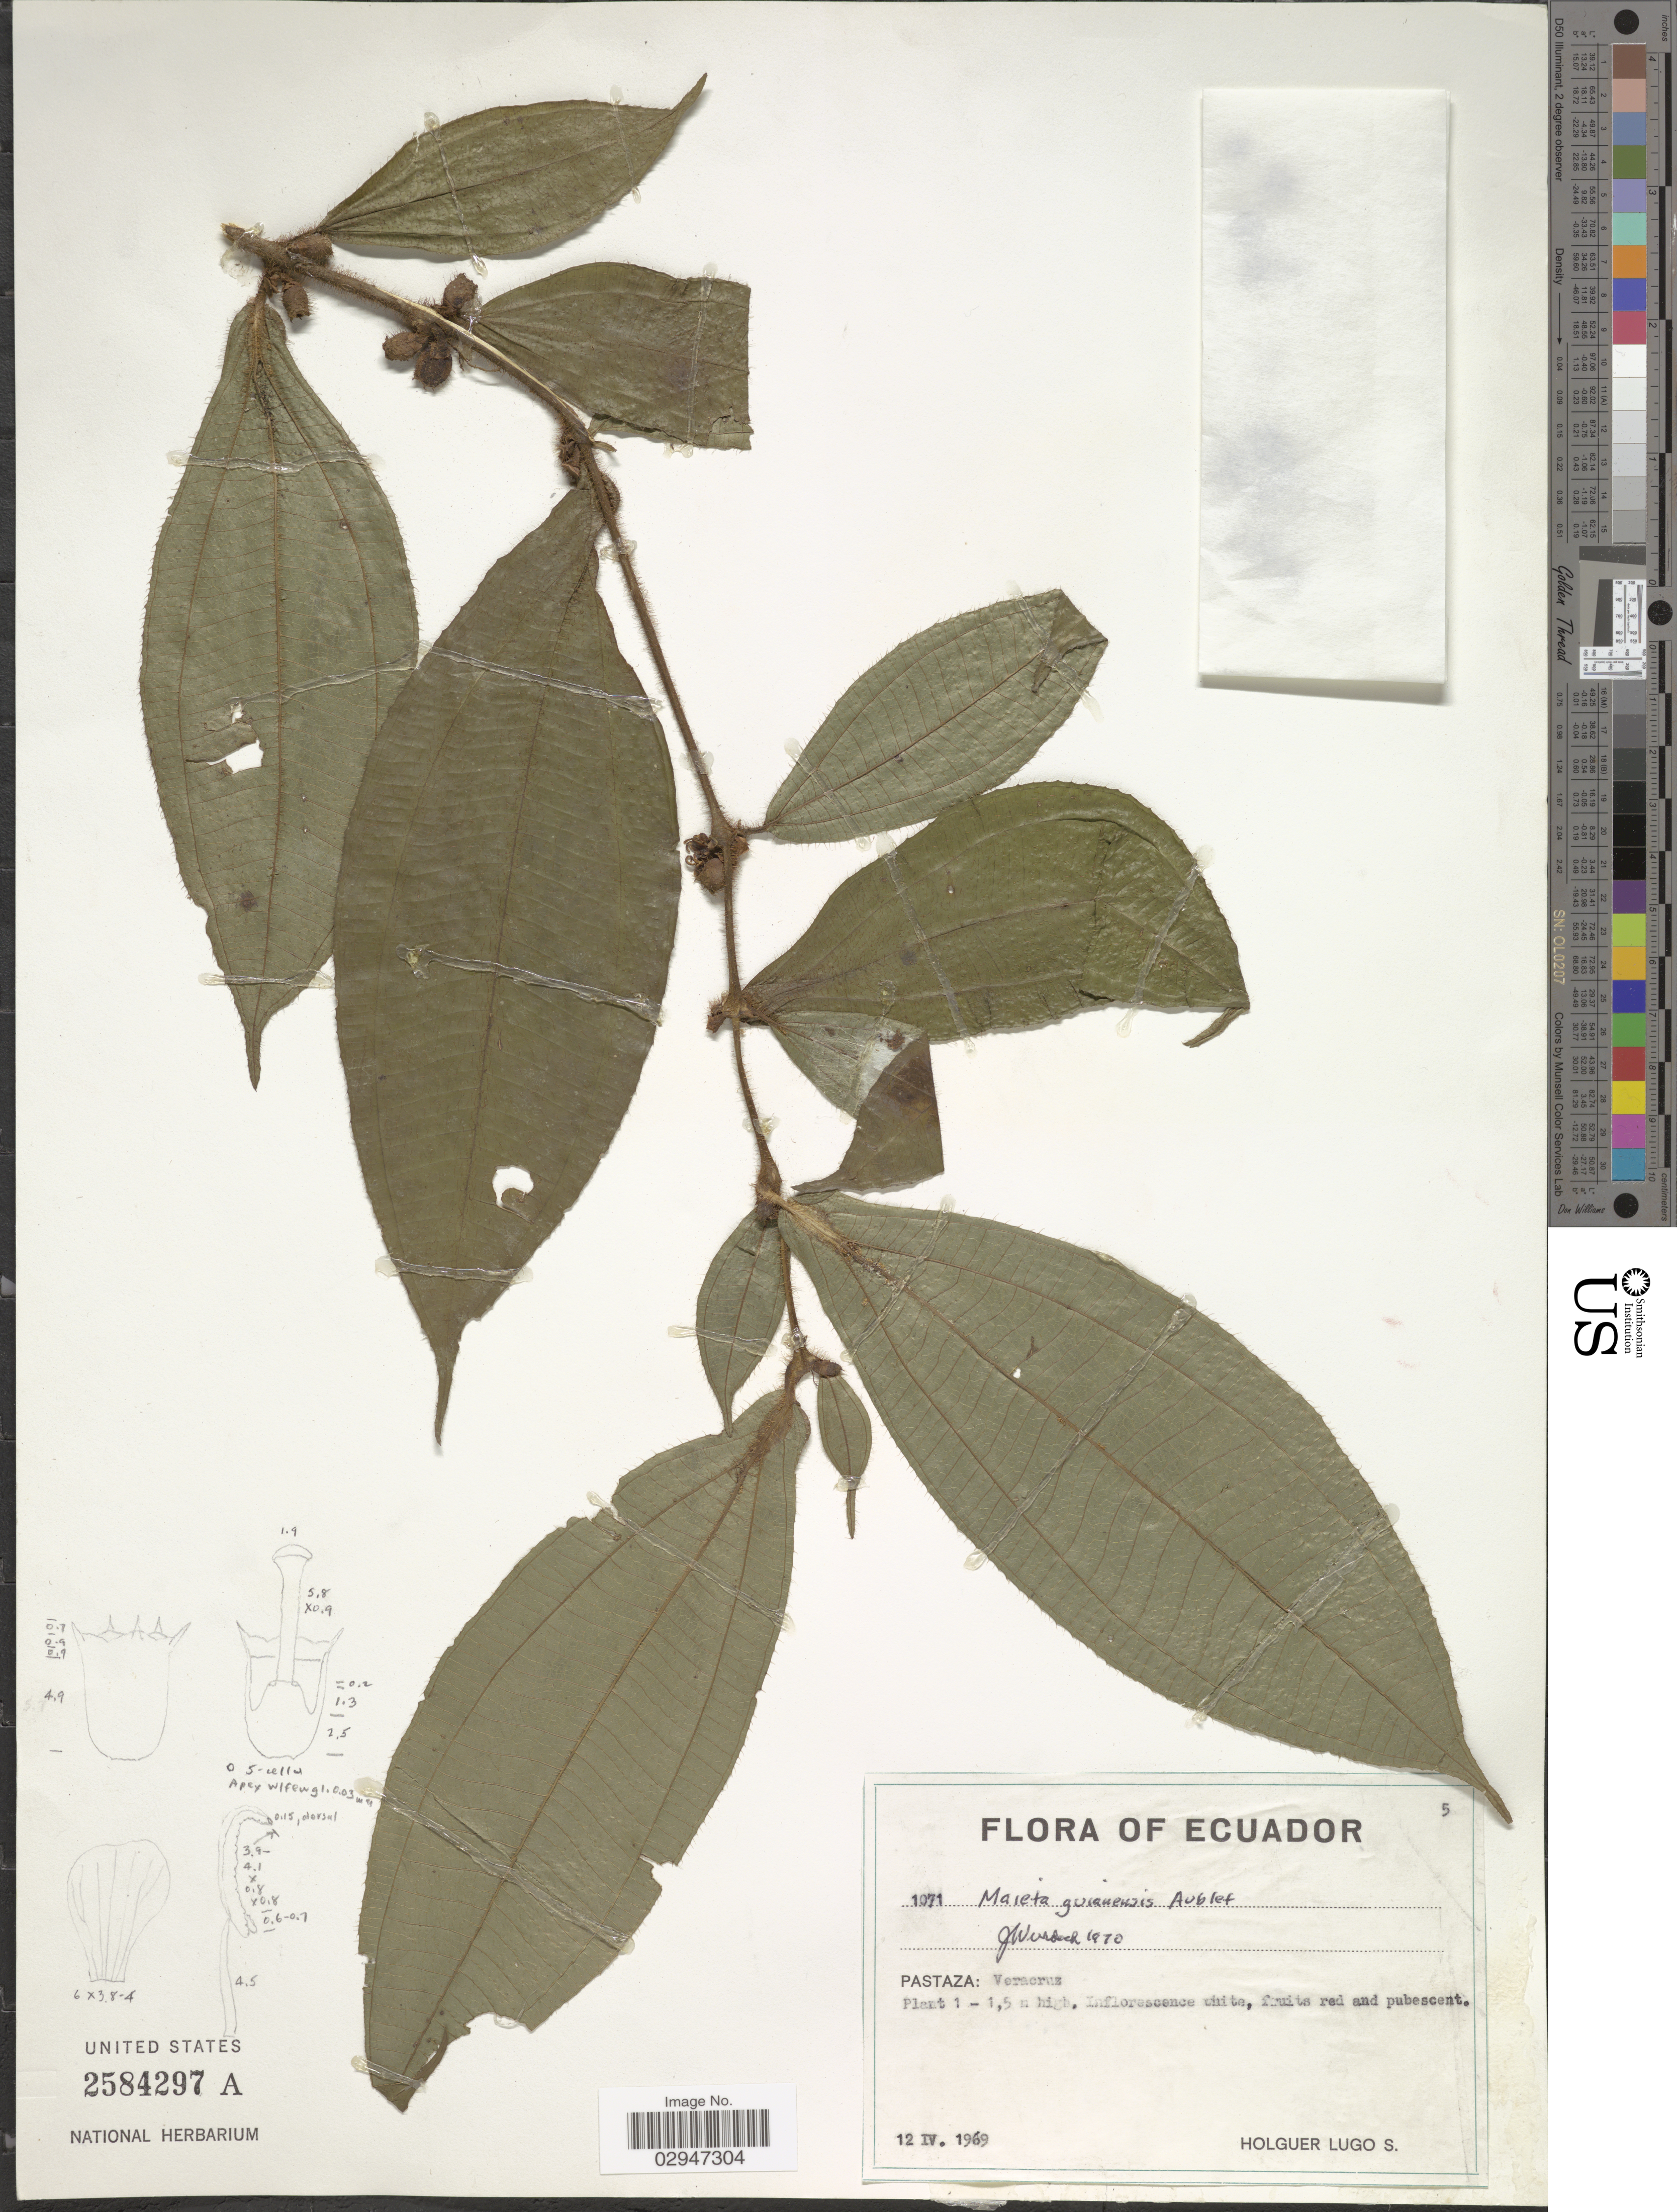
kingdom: Plantae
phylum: Tracheophyta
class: Magnoliopsida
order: Myrtales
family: Melastomataceae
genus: Maieta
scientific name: Maieta guianensis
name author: Aubl.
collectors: H. Lugo S.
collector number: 1071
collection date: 1969-04-12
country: Ecuador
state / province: Pastaza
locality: Pastaza: Veracruz.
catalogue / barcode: US 2584297A